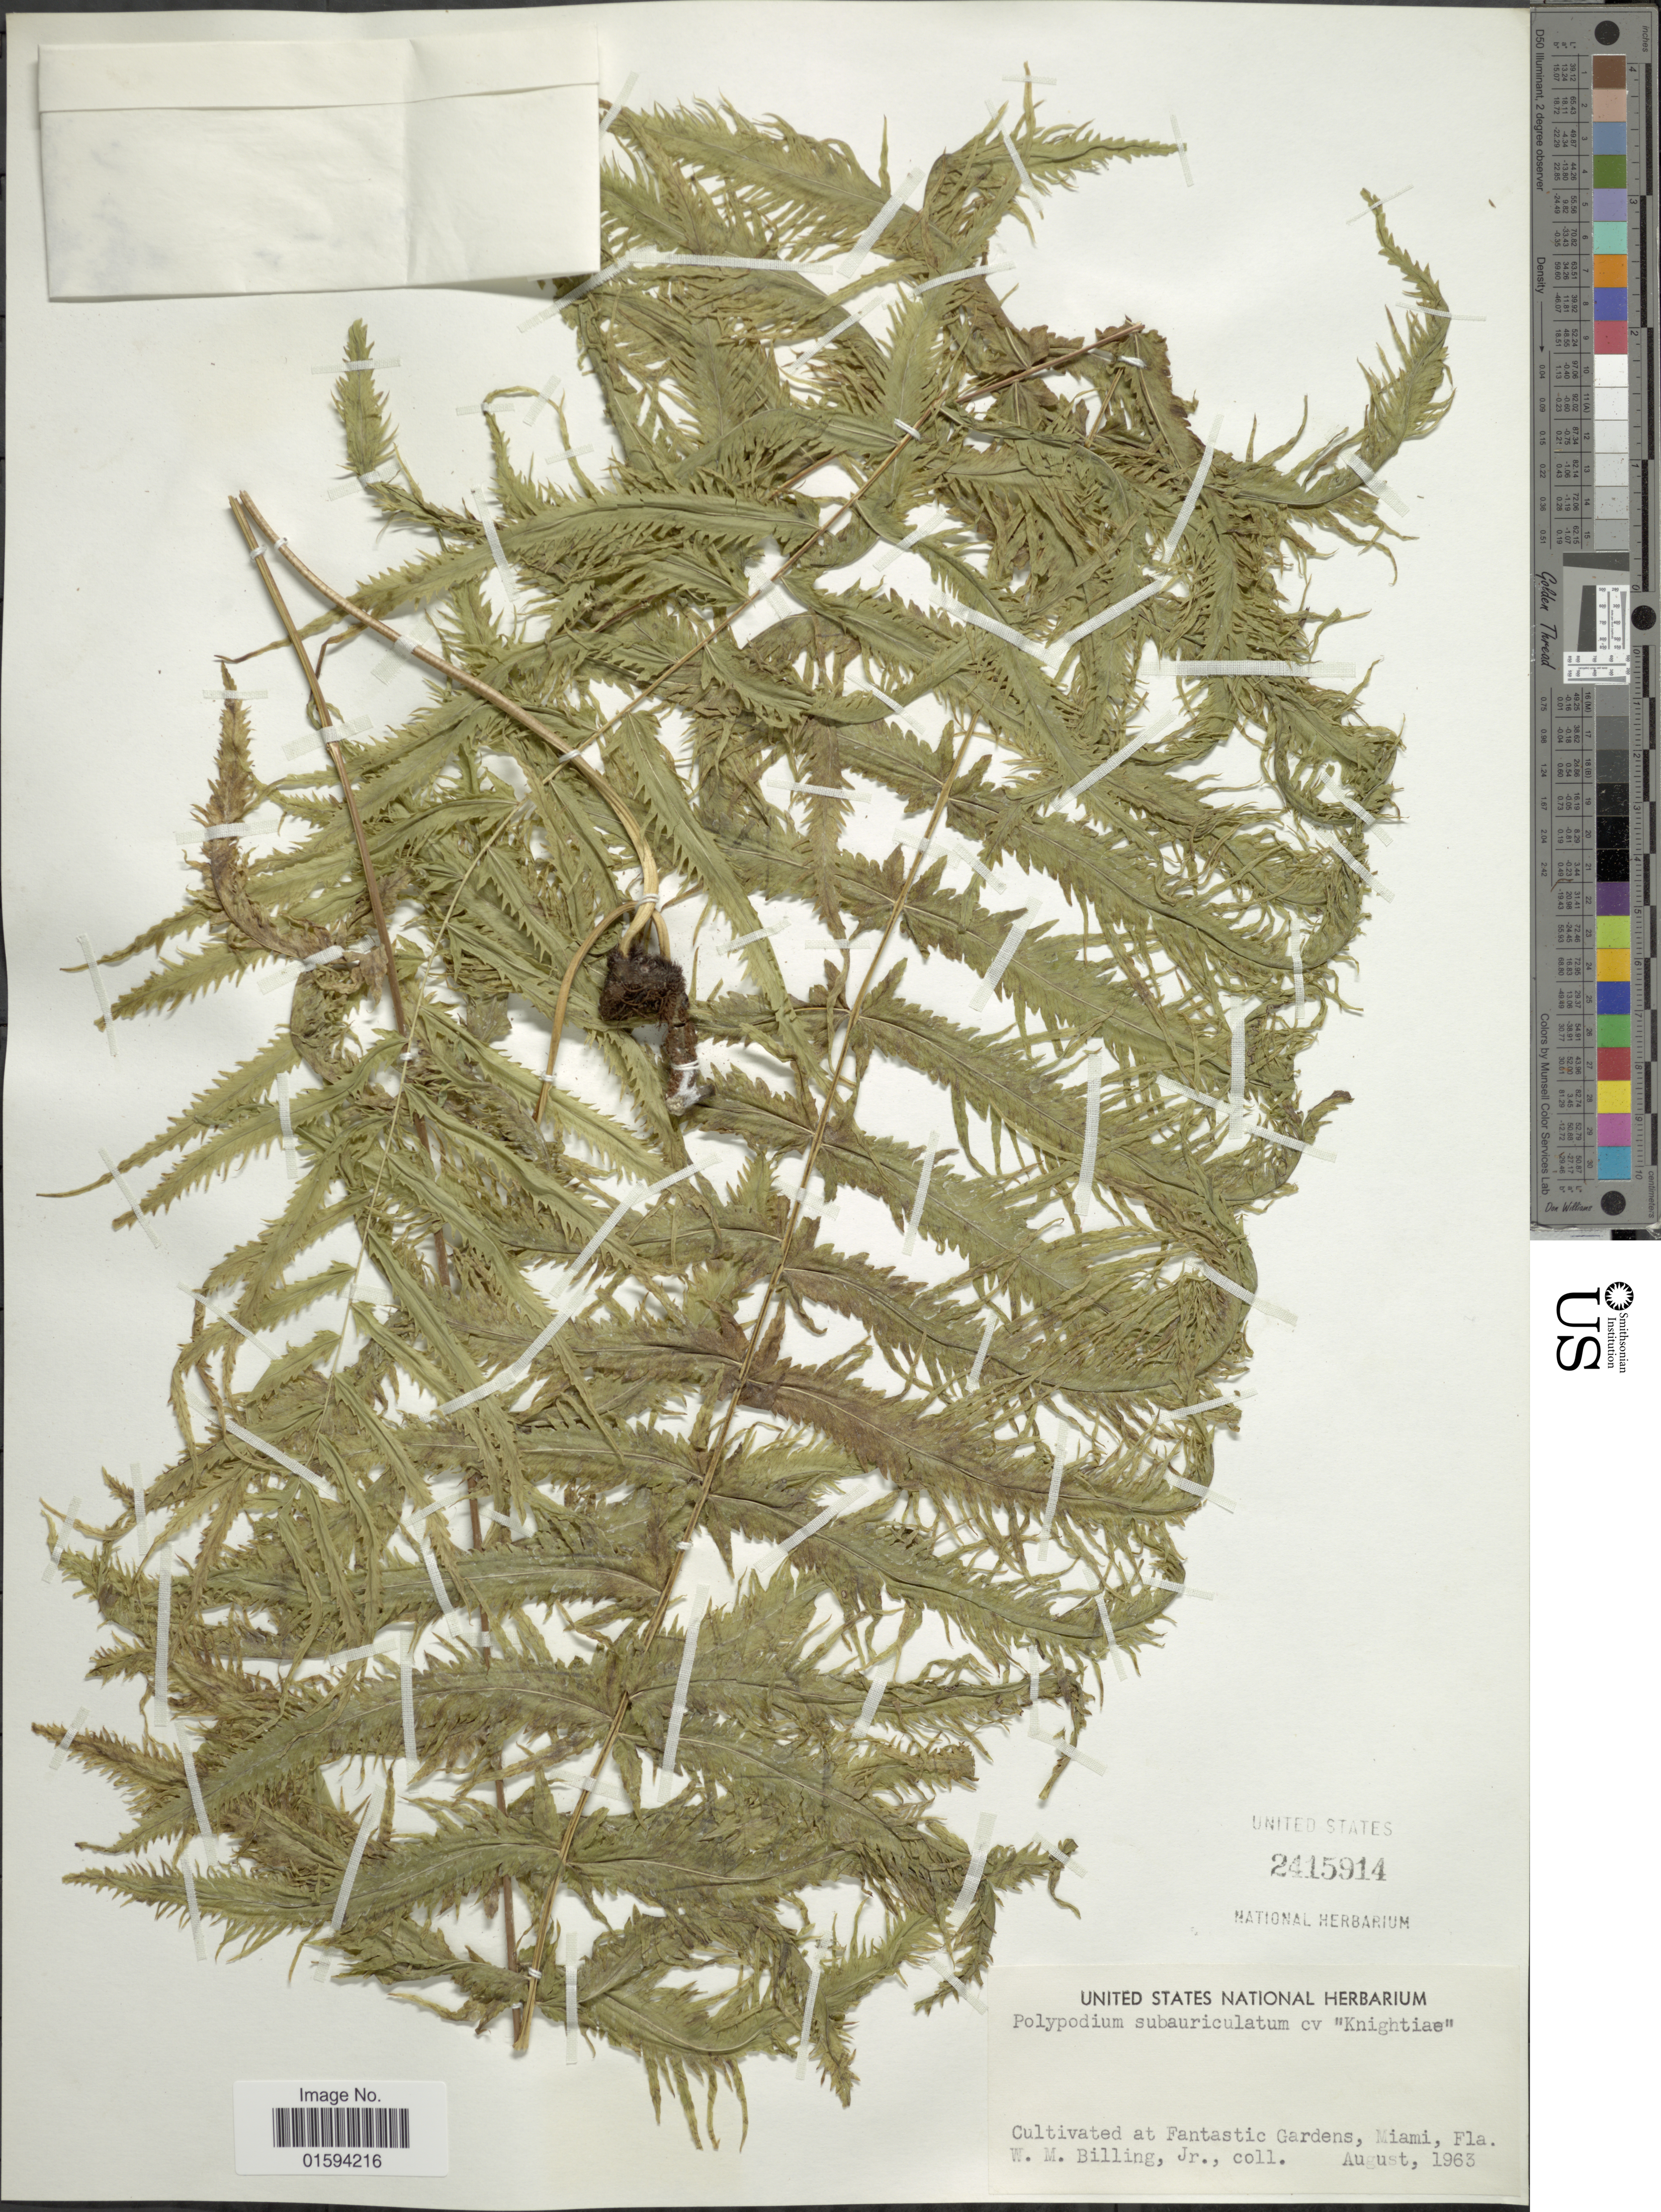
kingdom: Plantae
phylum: Tracheophyta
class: Polypodiopsida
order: Polypodiales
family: Polypodiaceae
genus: Polypodium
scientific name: Polypodium subauriculatum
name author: Blume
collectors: W. Billing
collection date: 1963-08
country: United States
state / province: Florida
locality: At Fantastic Gardens, Miami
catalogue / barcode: US 2415914